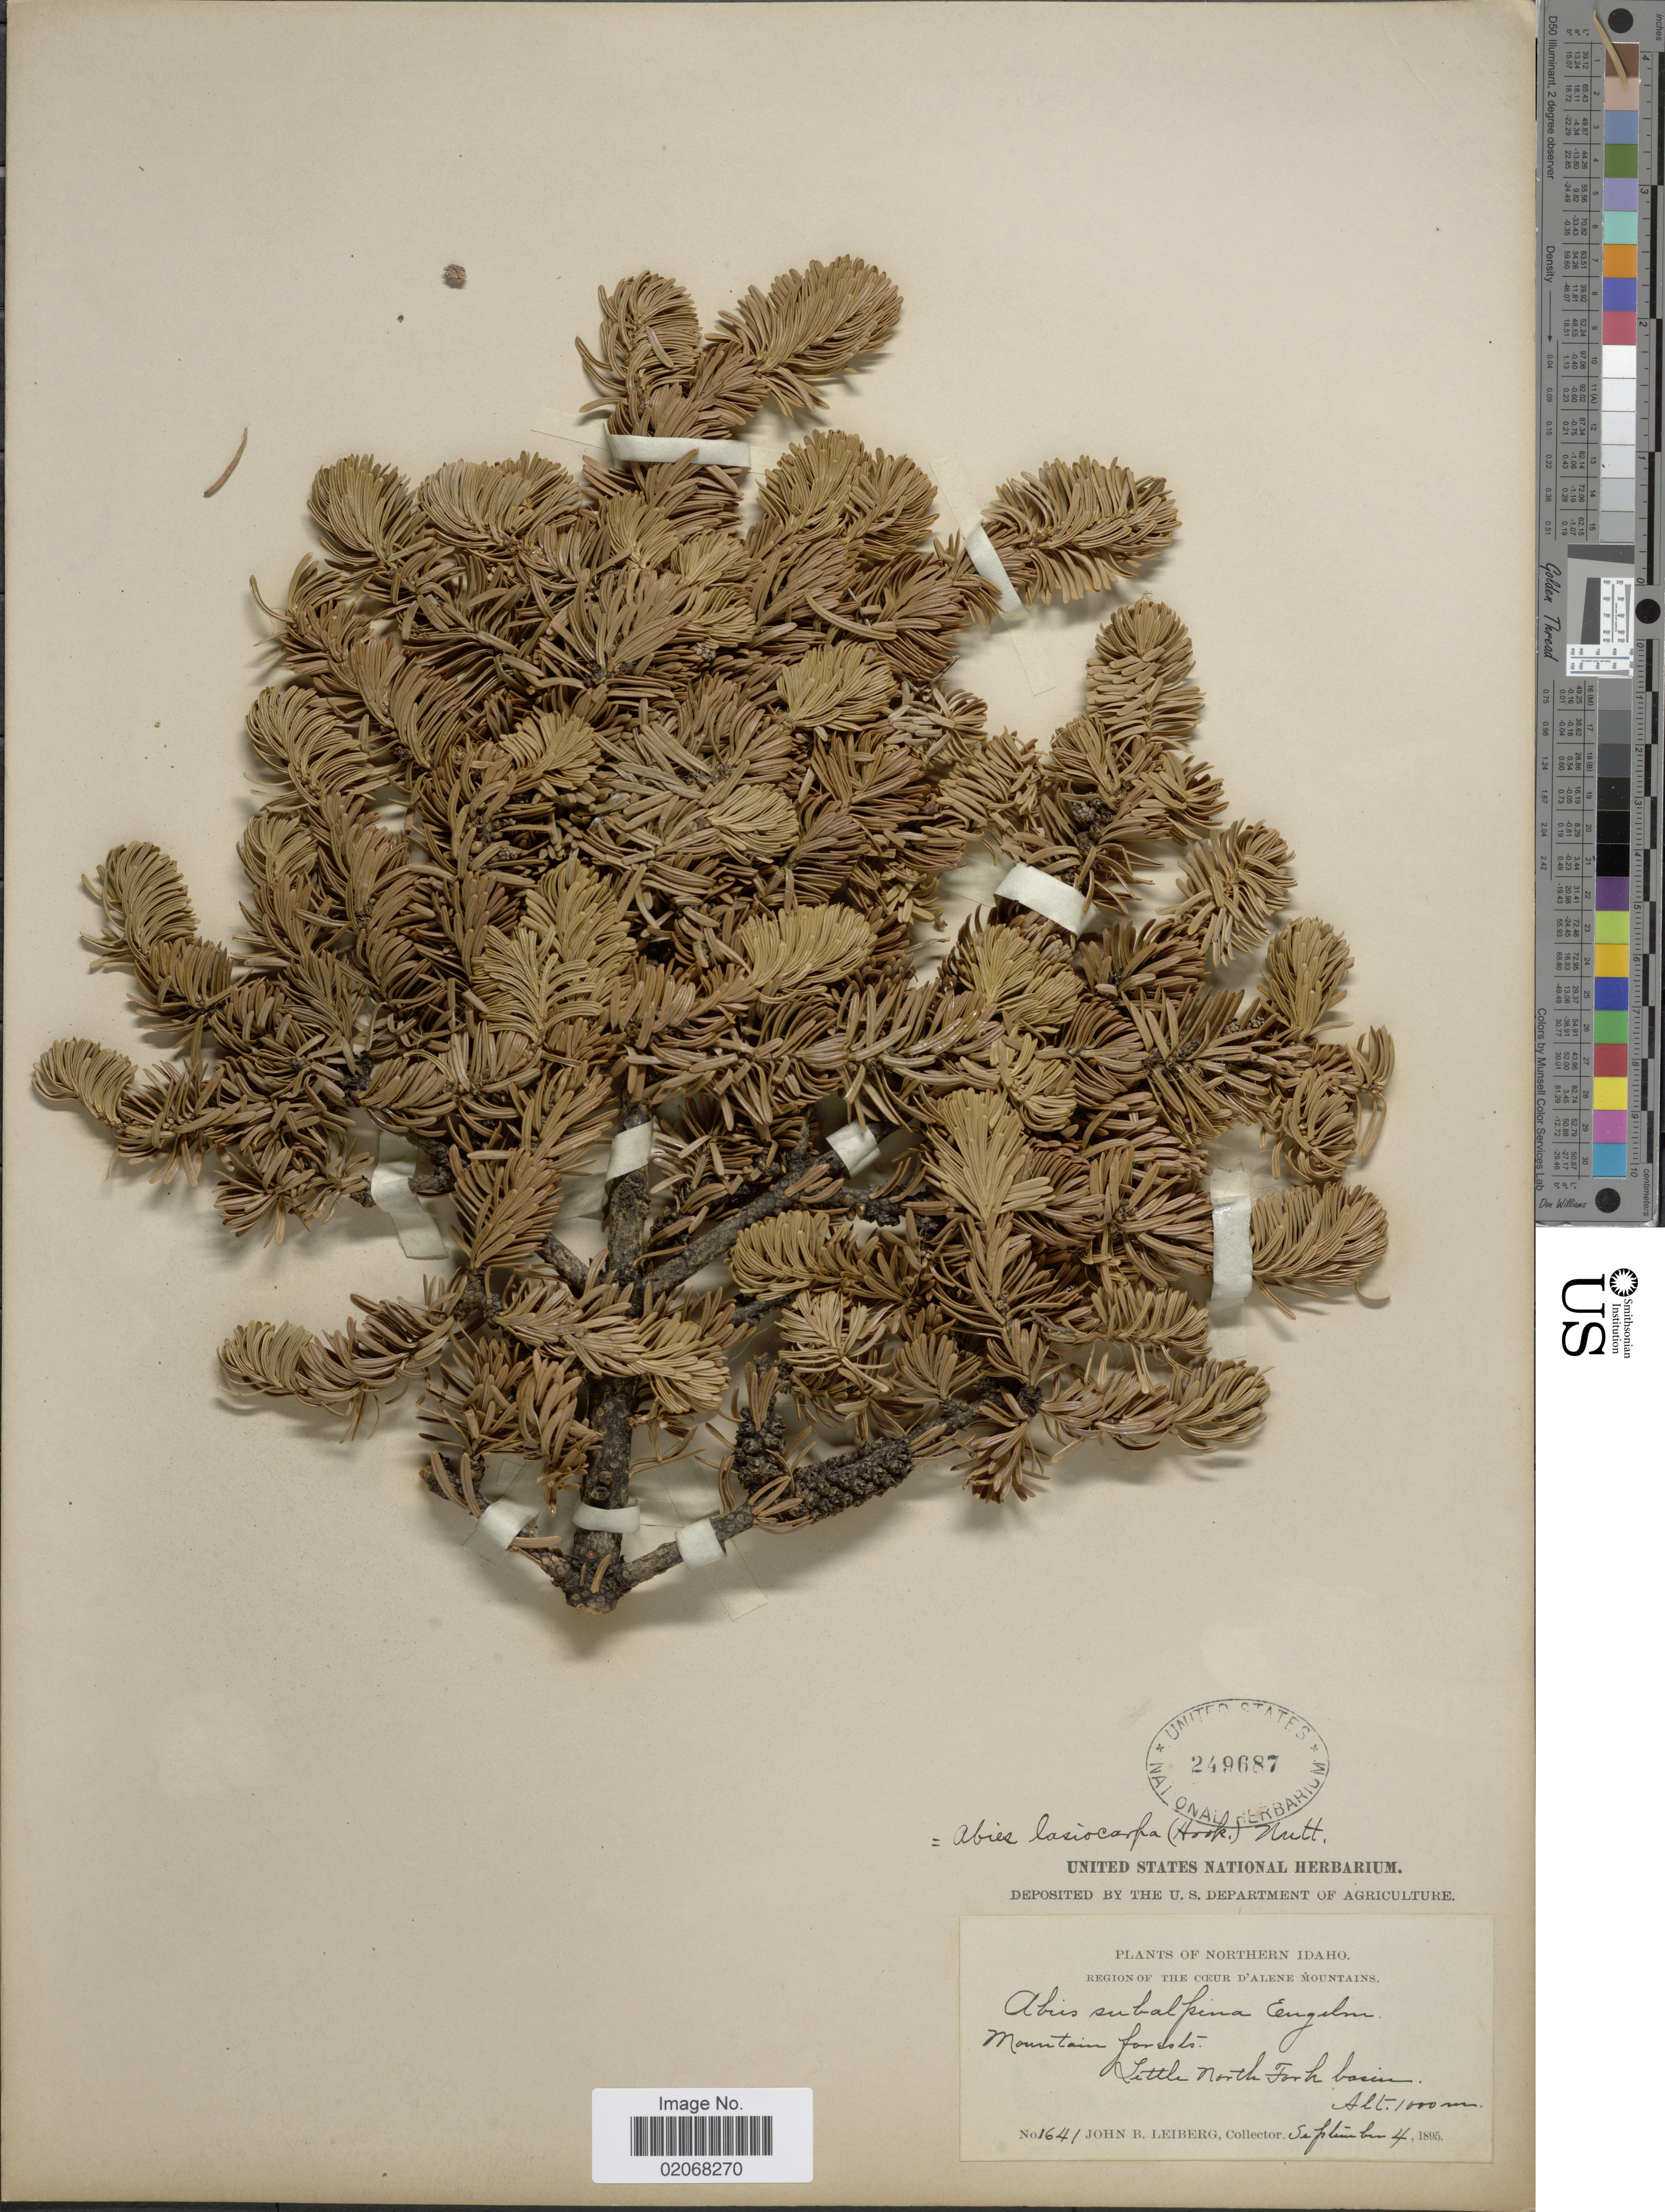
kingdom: Plantae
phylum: Tracheophyta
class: Pinopsida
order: Pinales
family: Pinaceae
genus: Abies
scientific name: Abies lasiocarpa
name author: (Hook.) Nutt.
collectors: J. Leiberg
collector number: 1641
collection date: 1895-09-04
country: United States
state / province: Idaho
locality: Northern Idaho, Region the Cæuer D'Alene Mountain, Mountain Forest, Little North Fork basin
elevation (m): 1000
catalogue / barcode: US 249687